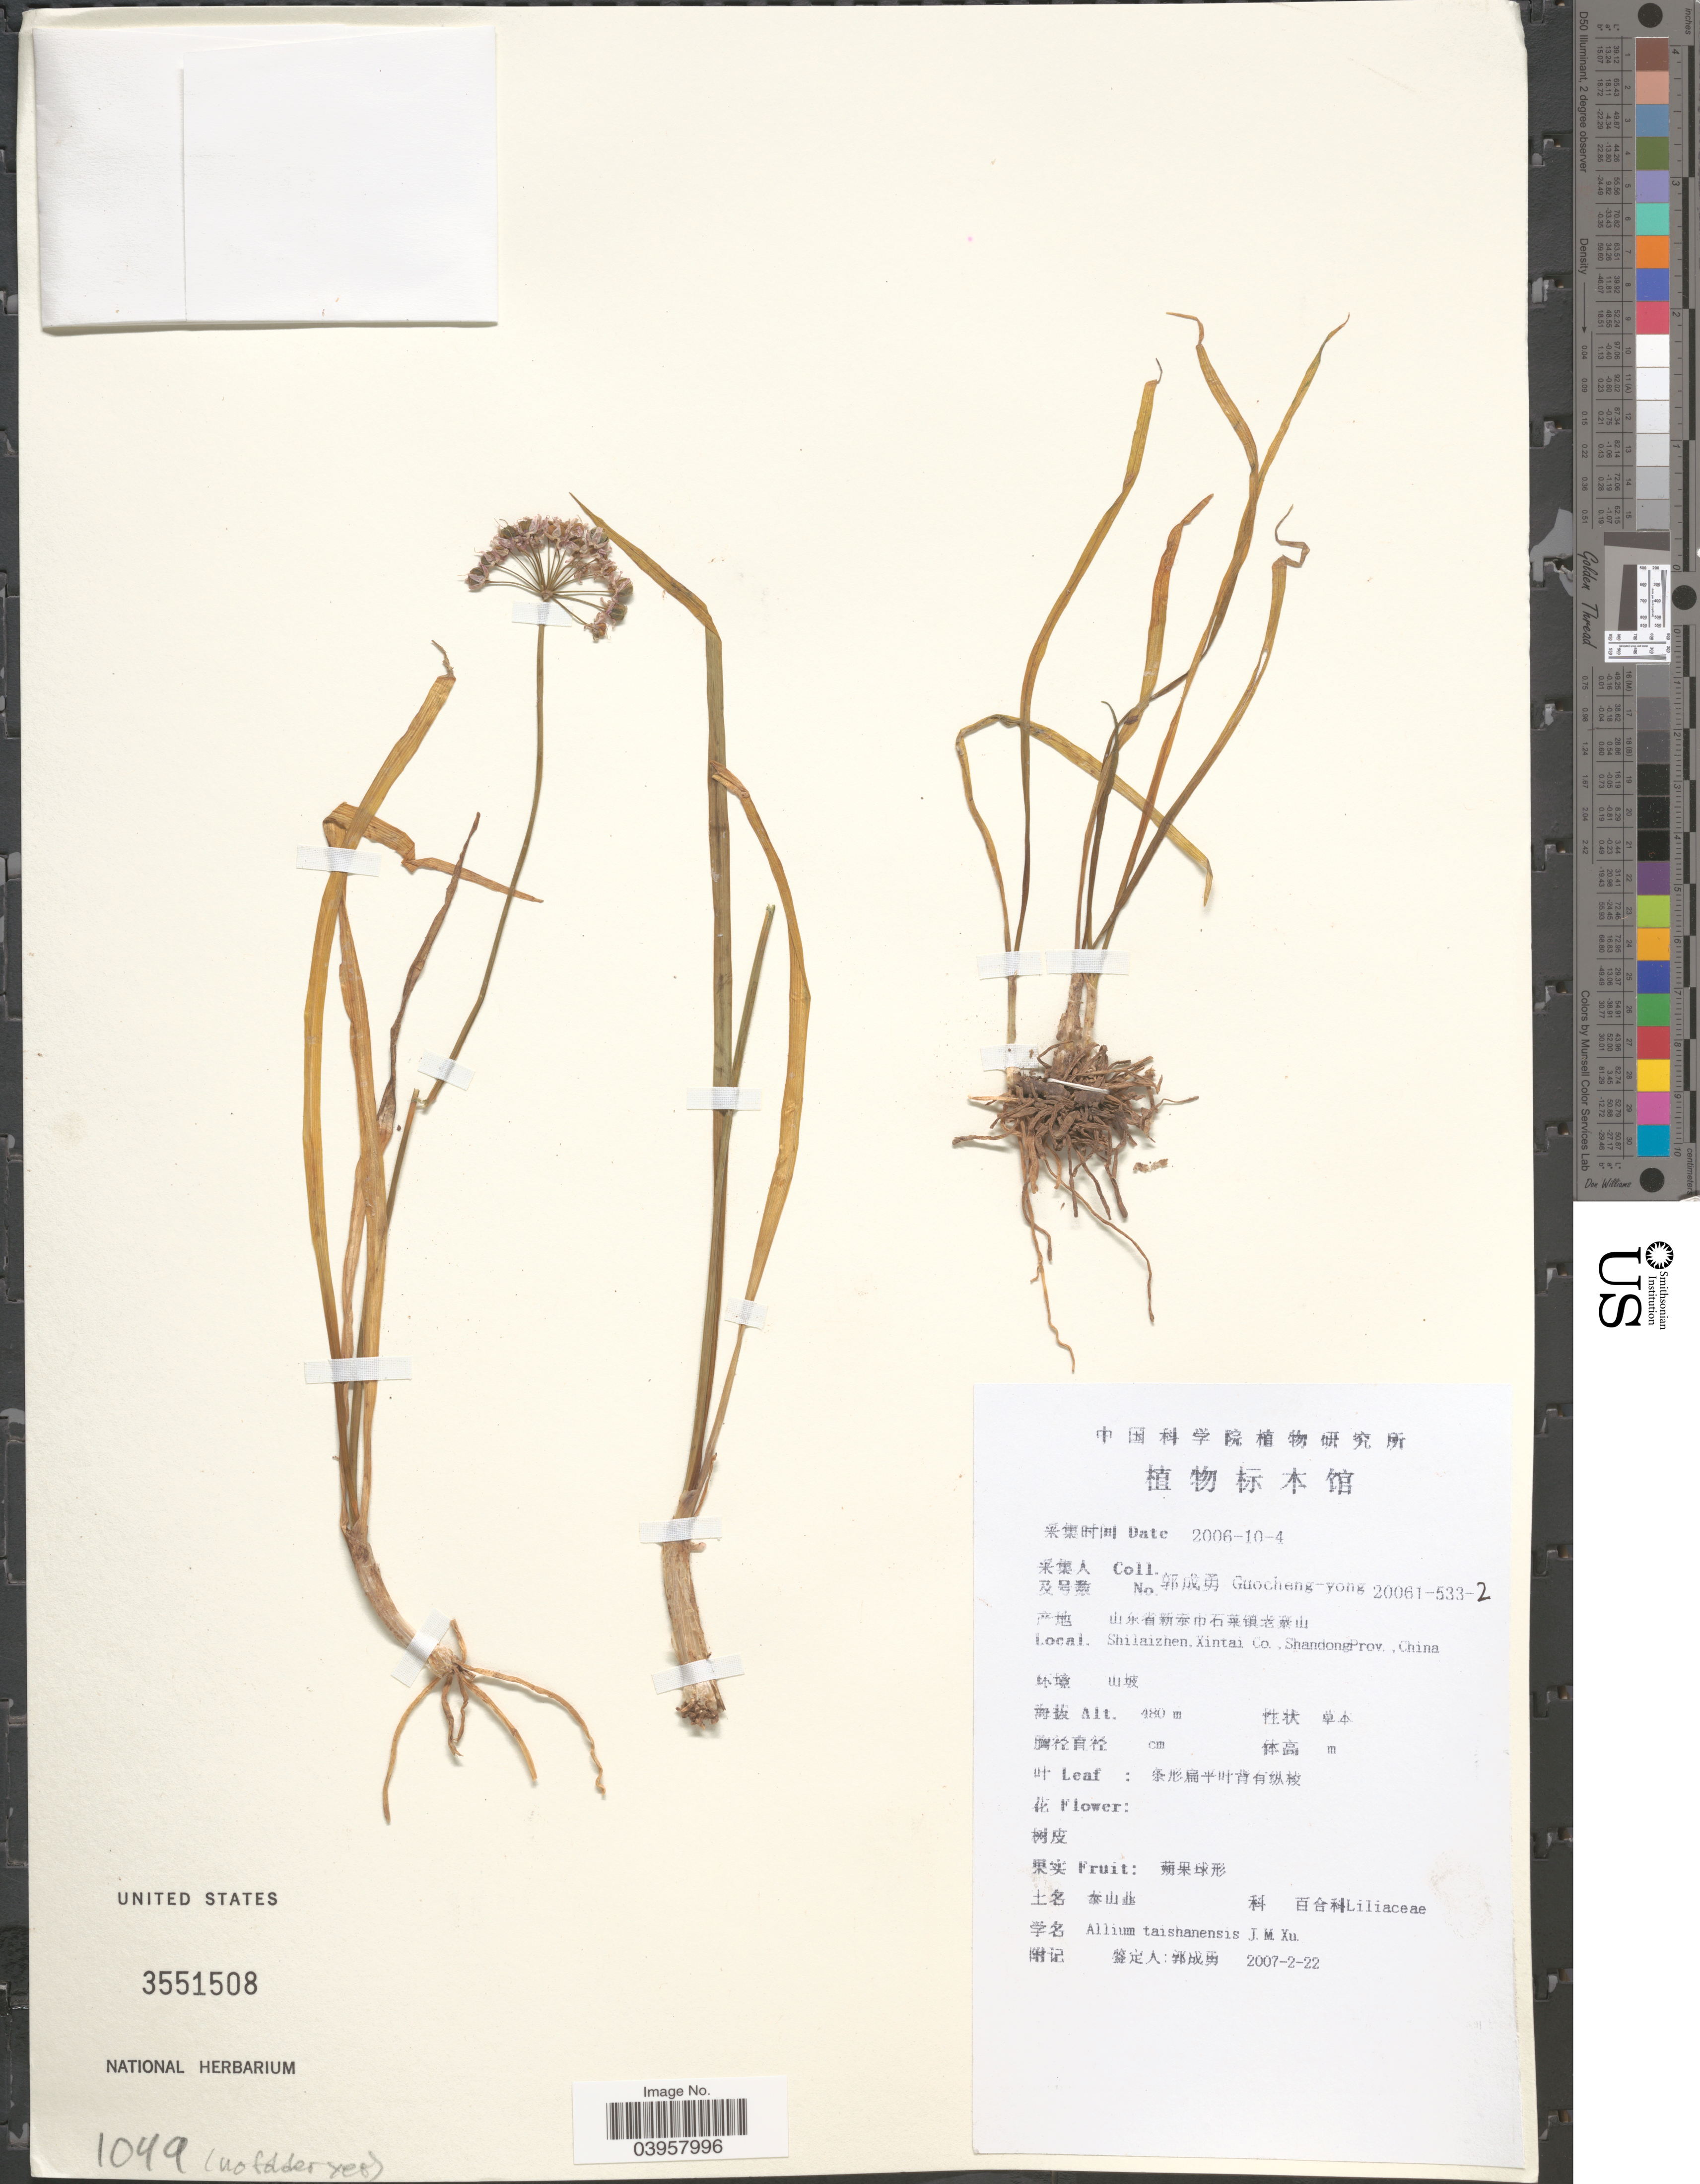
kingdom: Plantae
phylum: Tracheophyta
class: Liliopsida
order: Asparagales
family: Amaryllidaceae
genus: Allium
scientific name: Allium taishanense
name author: J.M. Xu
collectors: Guo cheng-yong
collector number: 20061-533-2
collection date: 2006-10-04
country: China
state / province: Shandong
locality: Shilaizhen, Xintai Co.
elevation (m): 480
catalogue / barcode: US 3551508